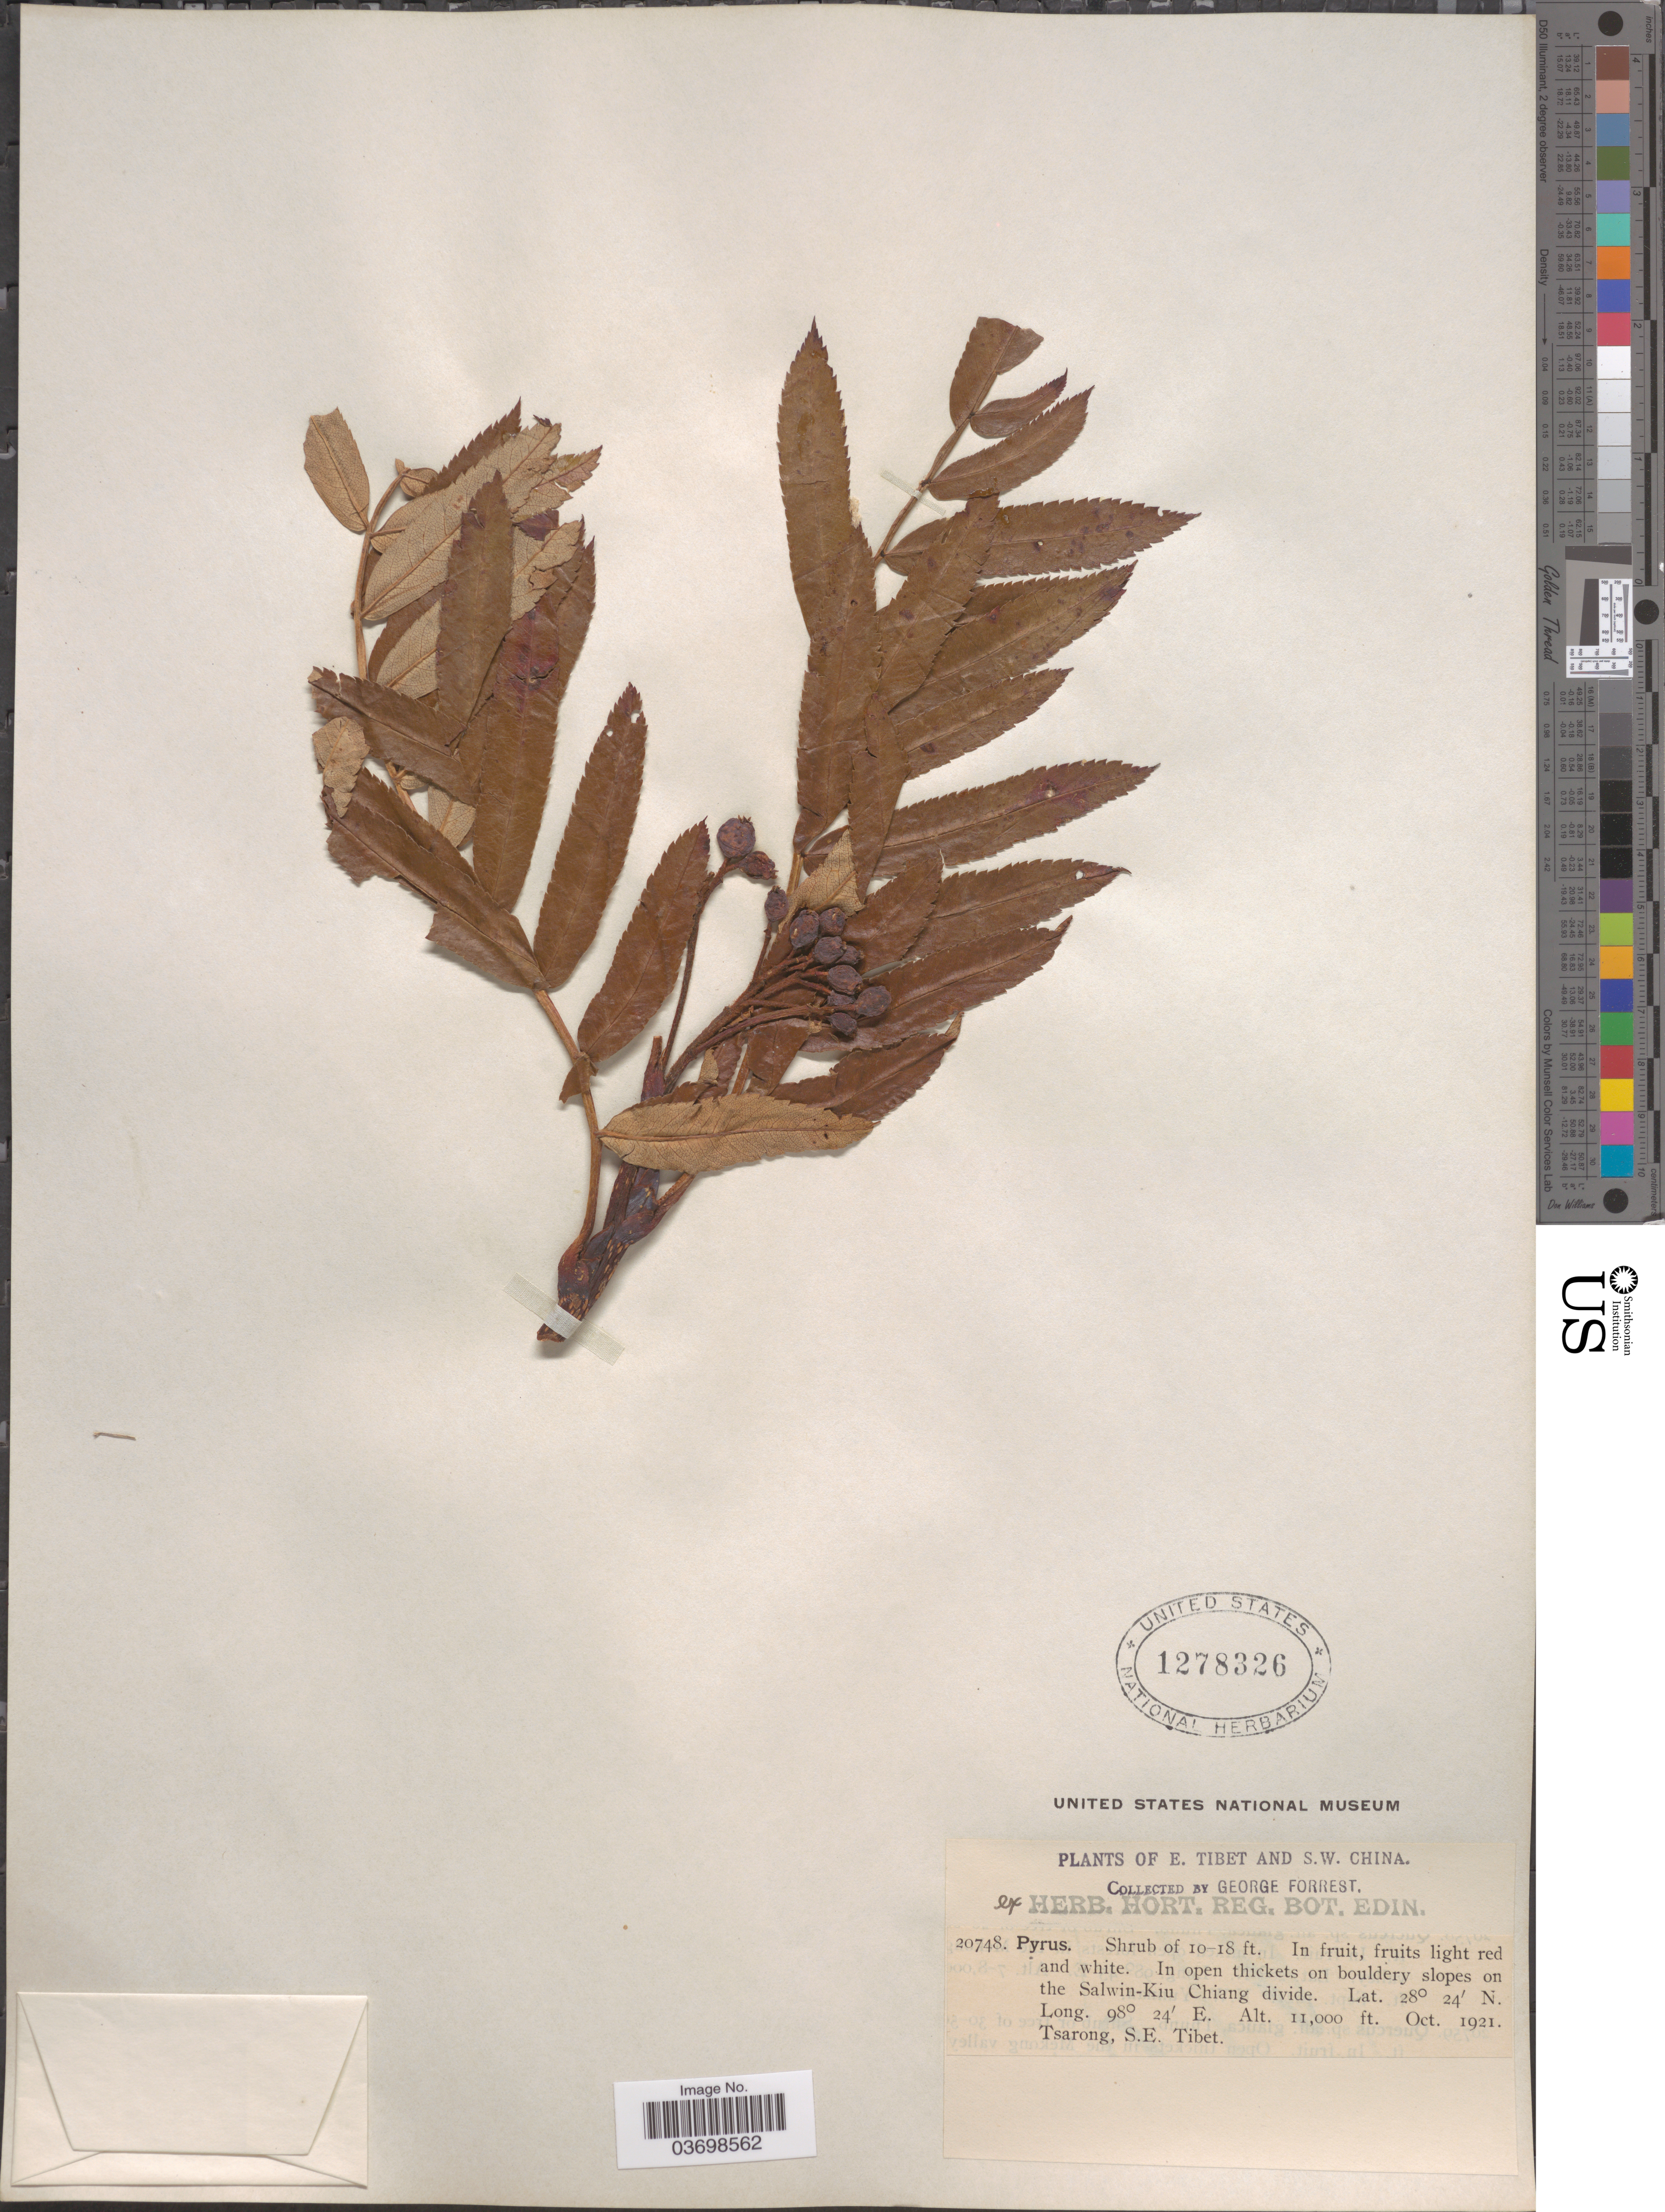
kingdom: Plantae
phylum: Tracheophyta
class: Magnoliopsida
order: Rosales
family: Rosaceae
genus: Sorbus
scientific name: Sorbus sp.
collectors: G. Forrest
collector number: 20748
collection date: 1921-10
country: China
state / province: Xizang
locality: S.W. China. On bouldery slopes on the Salwin-Kiu Chiang divide. Tsarong, S.E. Tibet.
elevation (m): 3353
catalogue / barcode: US 1278326